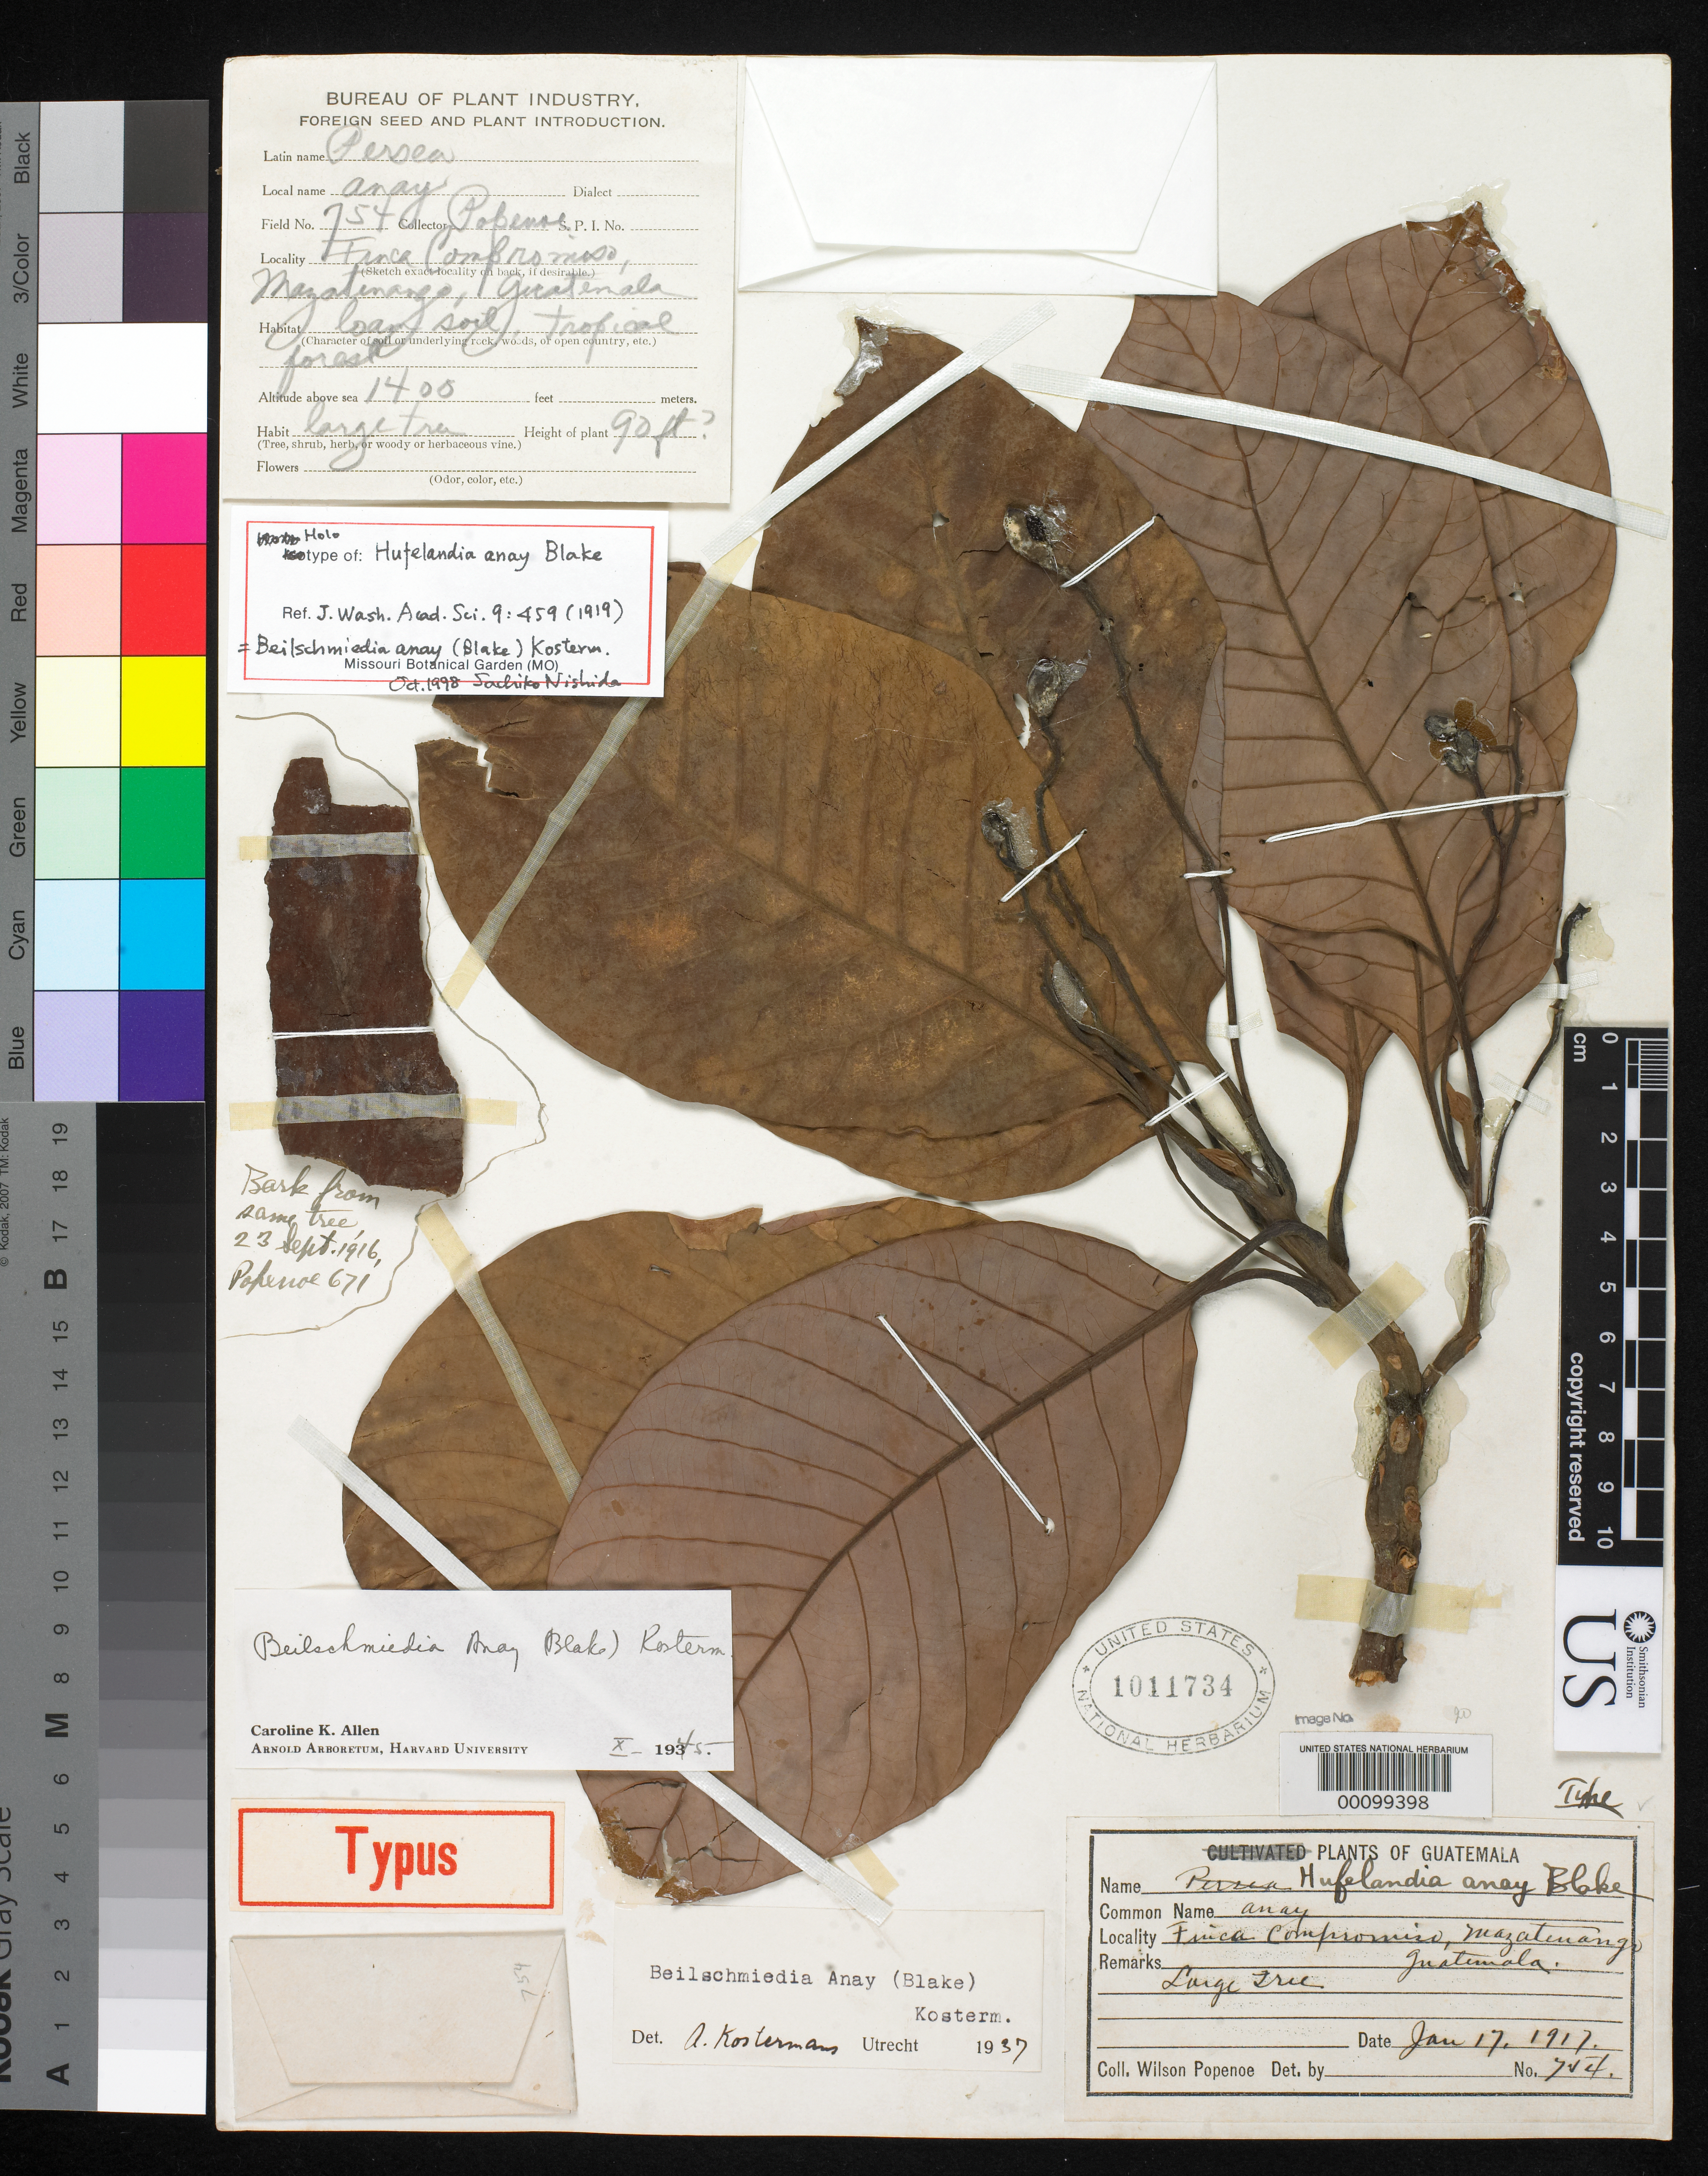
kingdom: Plantae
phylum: Tracheophyta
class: Magnoliopsida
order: Laurales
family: Lauraceae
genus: Hufelandia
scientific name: Hufelandia anay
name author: S.F. Blake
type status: Holotype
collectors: W. Popenoe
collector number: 754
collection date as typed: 17 Jan 1917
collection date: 1917-01-17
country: Guatemala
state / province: Suchitepéquez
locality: Finca Compromiso, Mazatenango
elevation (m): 365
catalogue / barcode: US 1011734